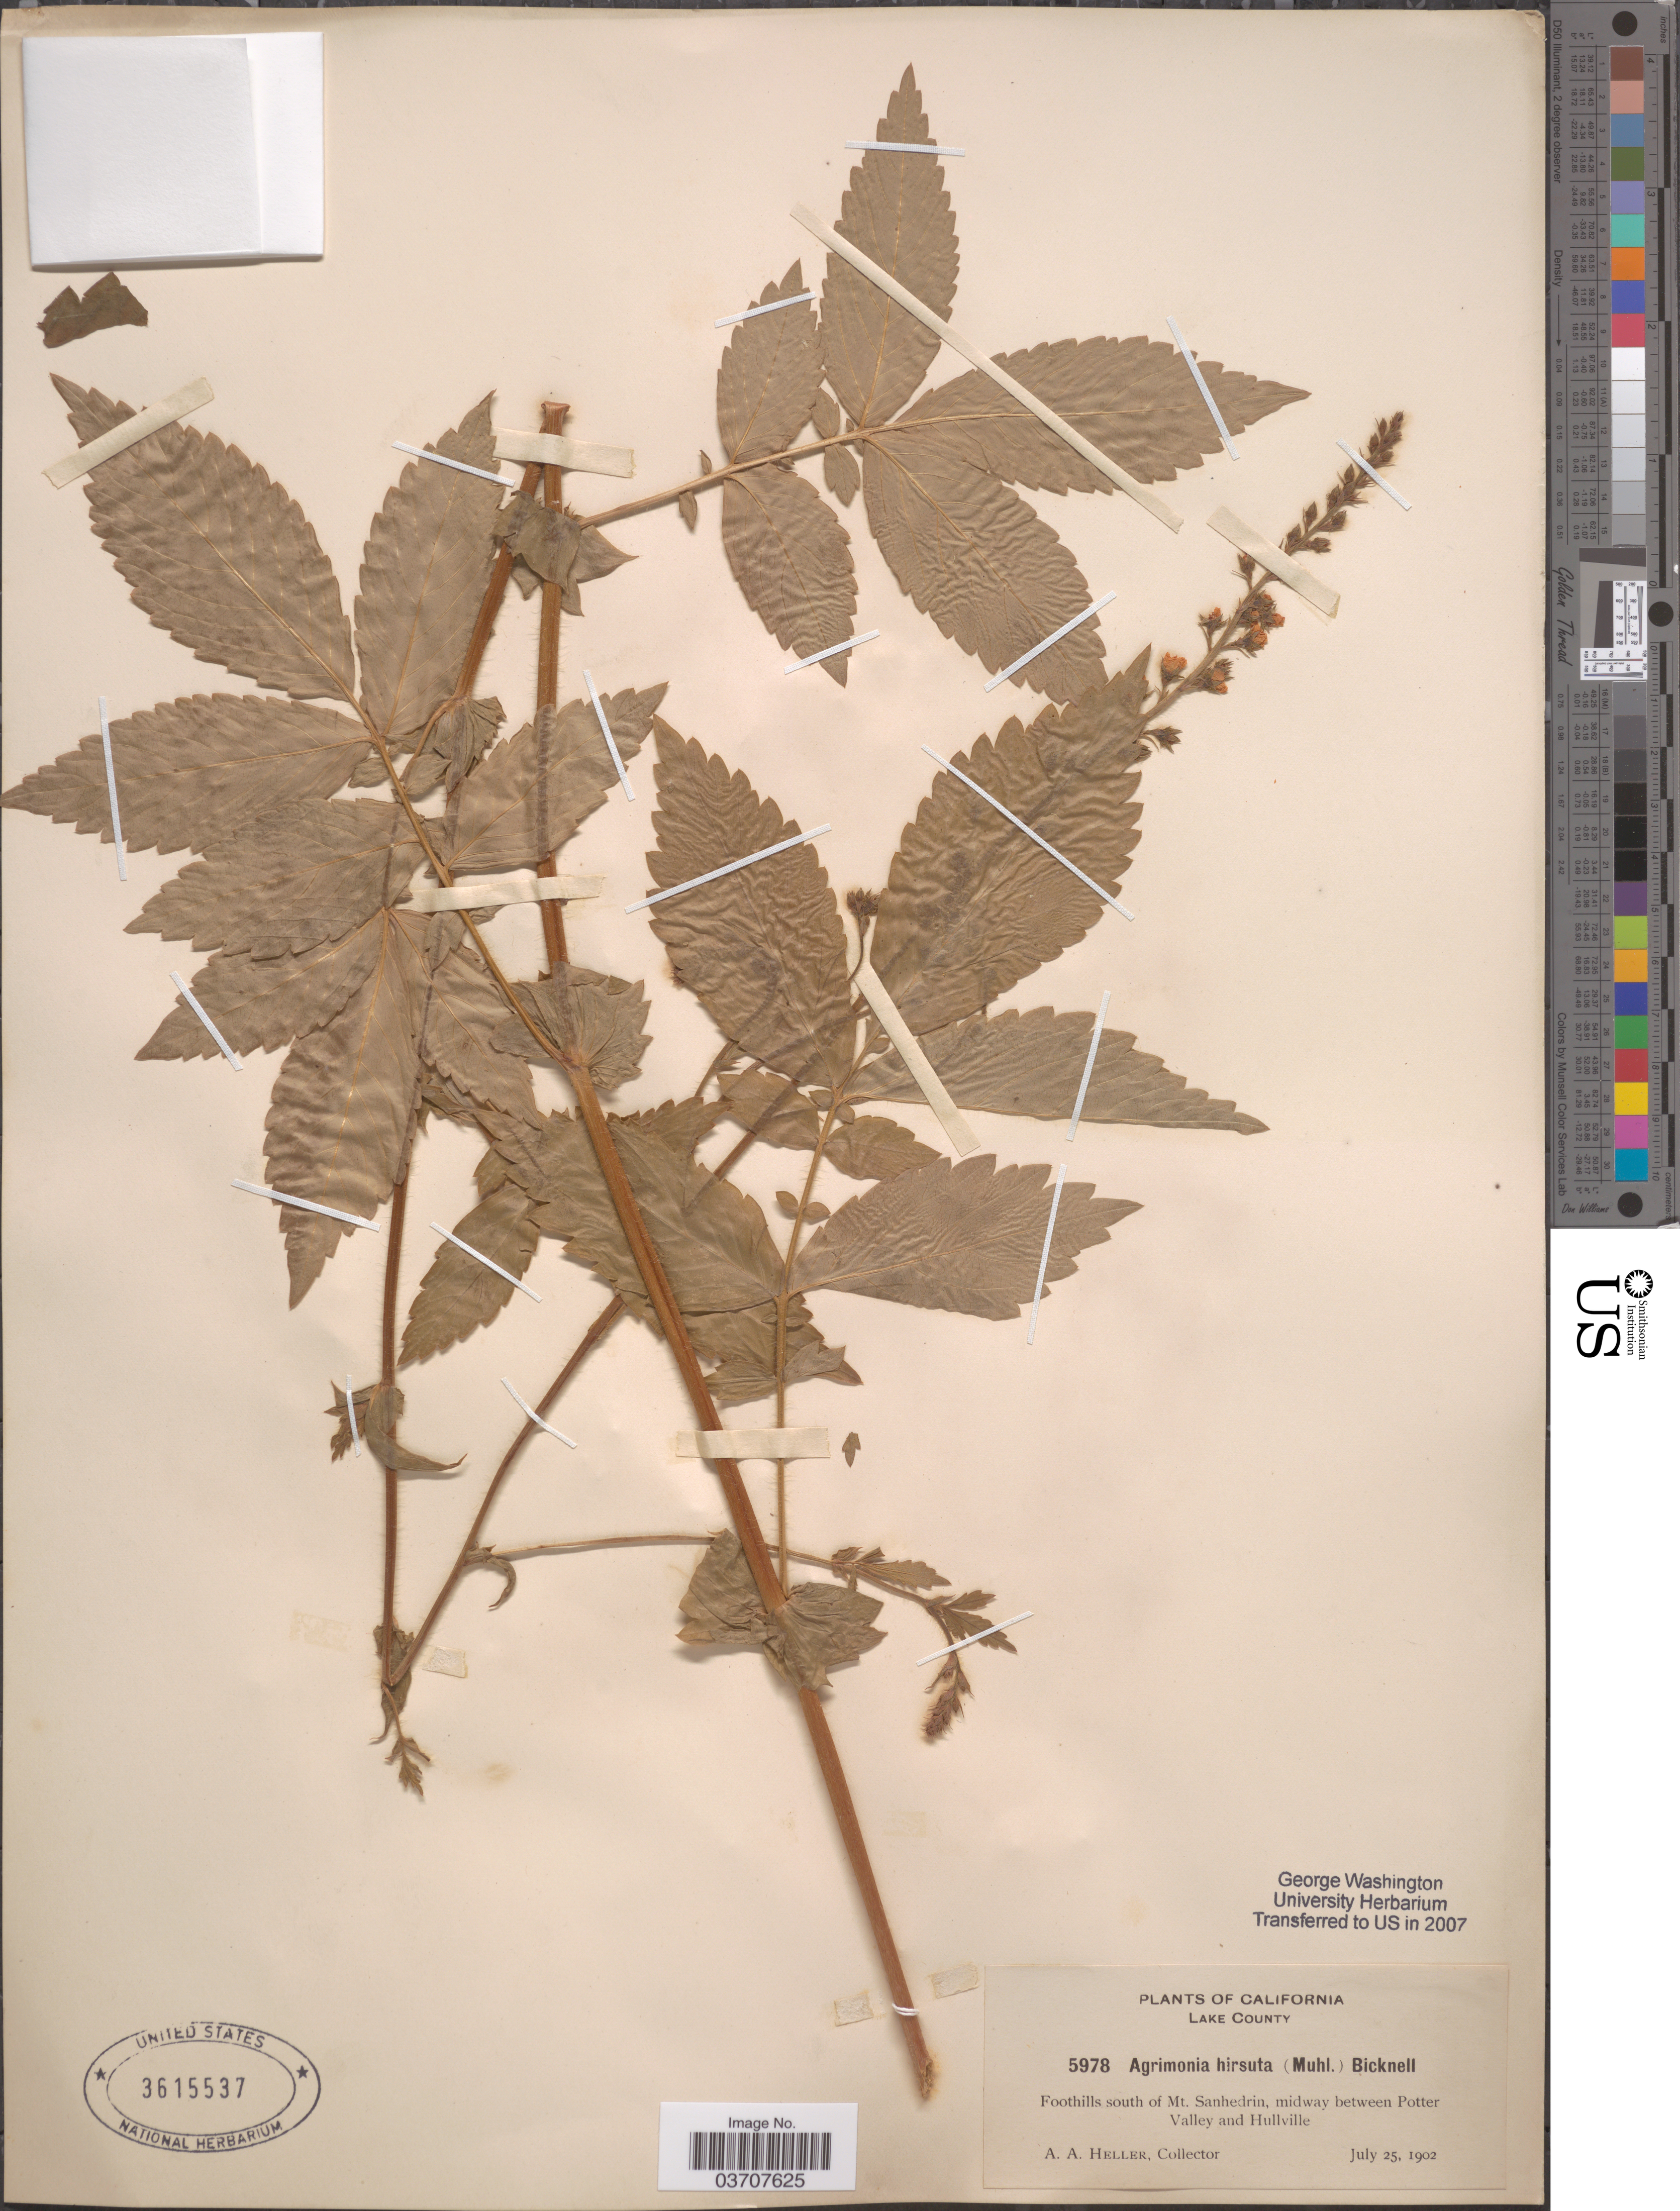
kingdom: Plantae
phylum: Tracheophyta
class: Magnoliopsida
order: Rosales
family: Rosaceae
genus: Agrimonia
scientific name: Agrimonia gryposepala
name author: Wallr.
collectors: A. A. Heller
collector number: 5978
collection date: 1902-07-25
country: United States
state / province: California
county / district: Lake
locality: Lake County. Foothills south of Mt. Sanhedrin, midway between Potter Valley and Hullville.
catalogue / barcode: US 3615537